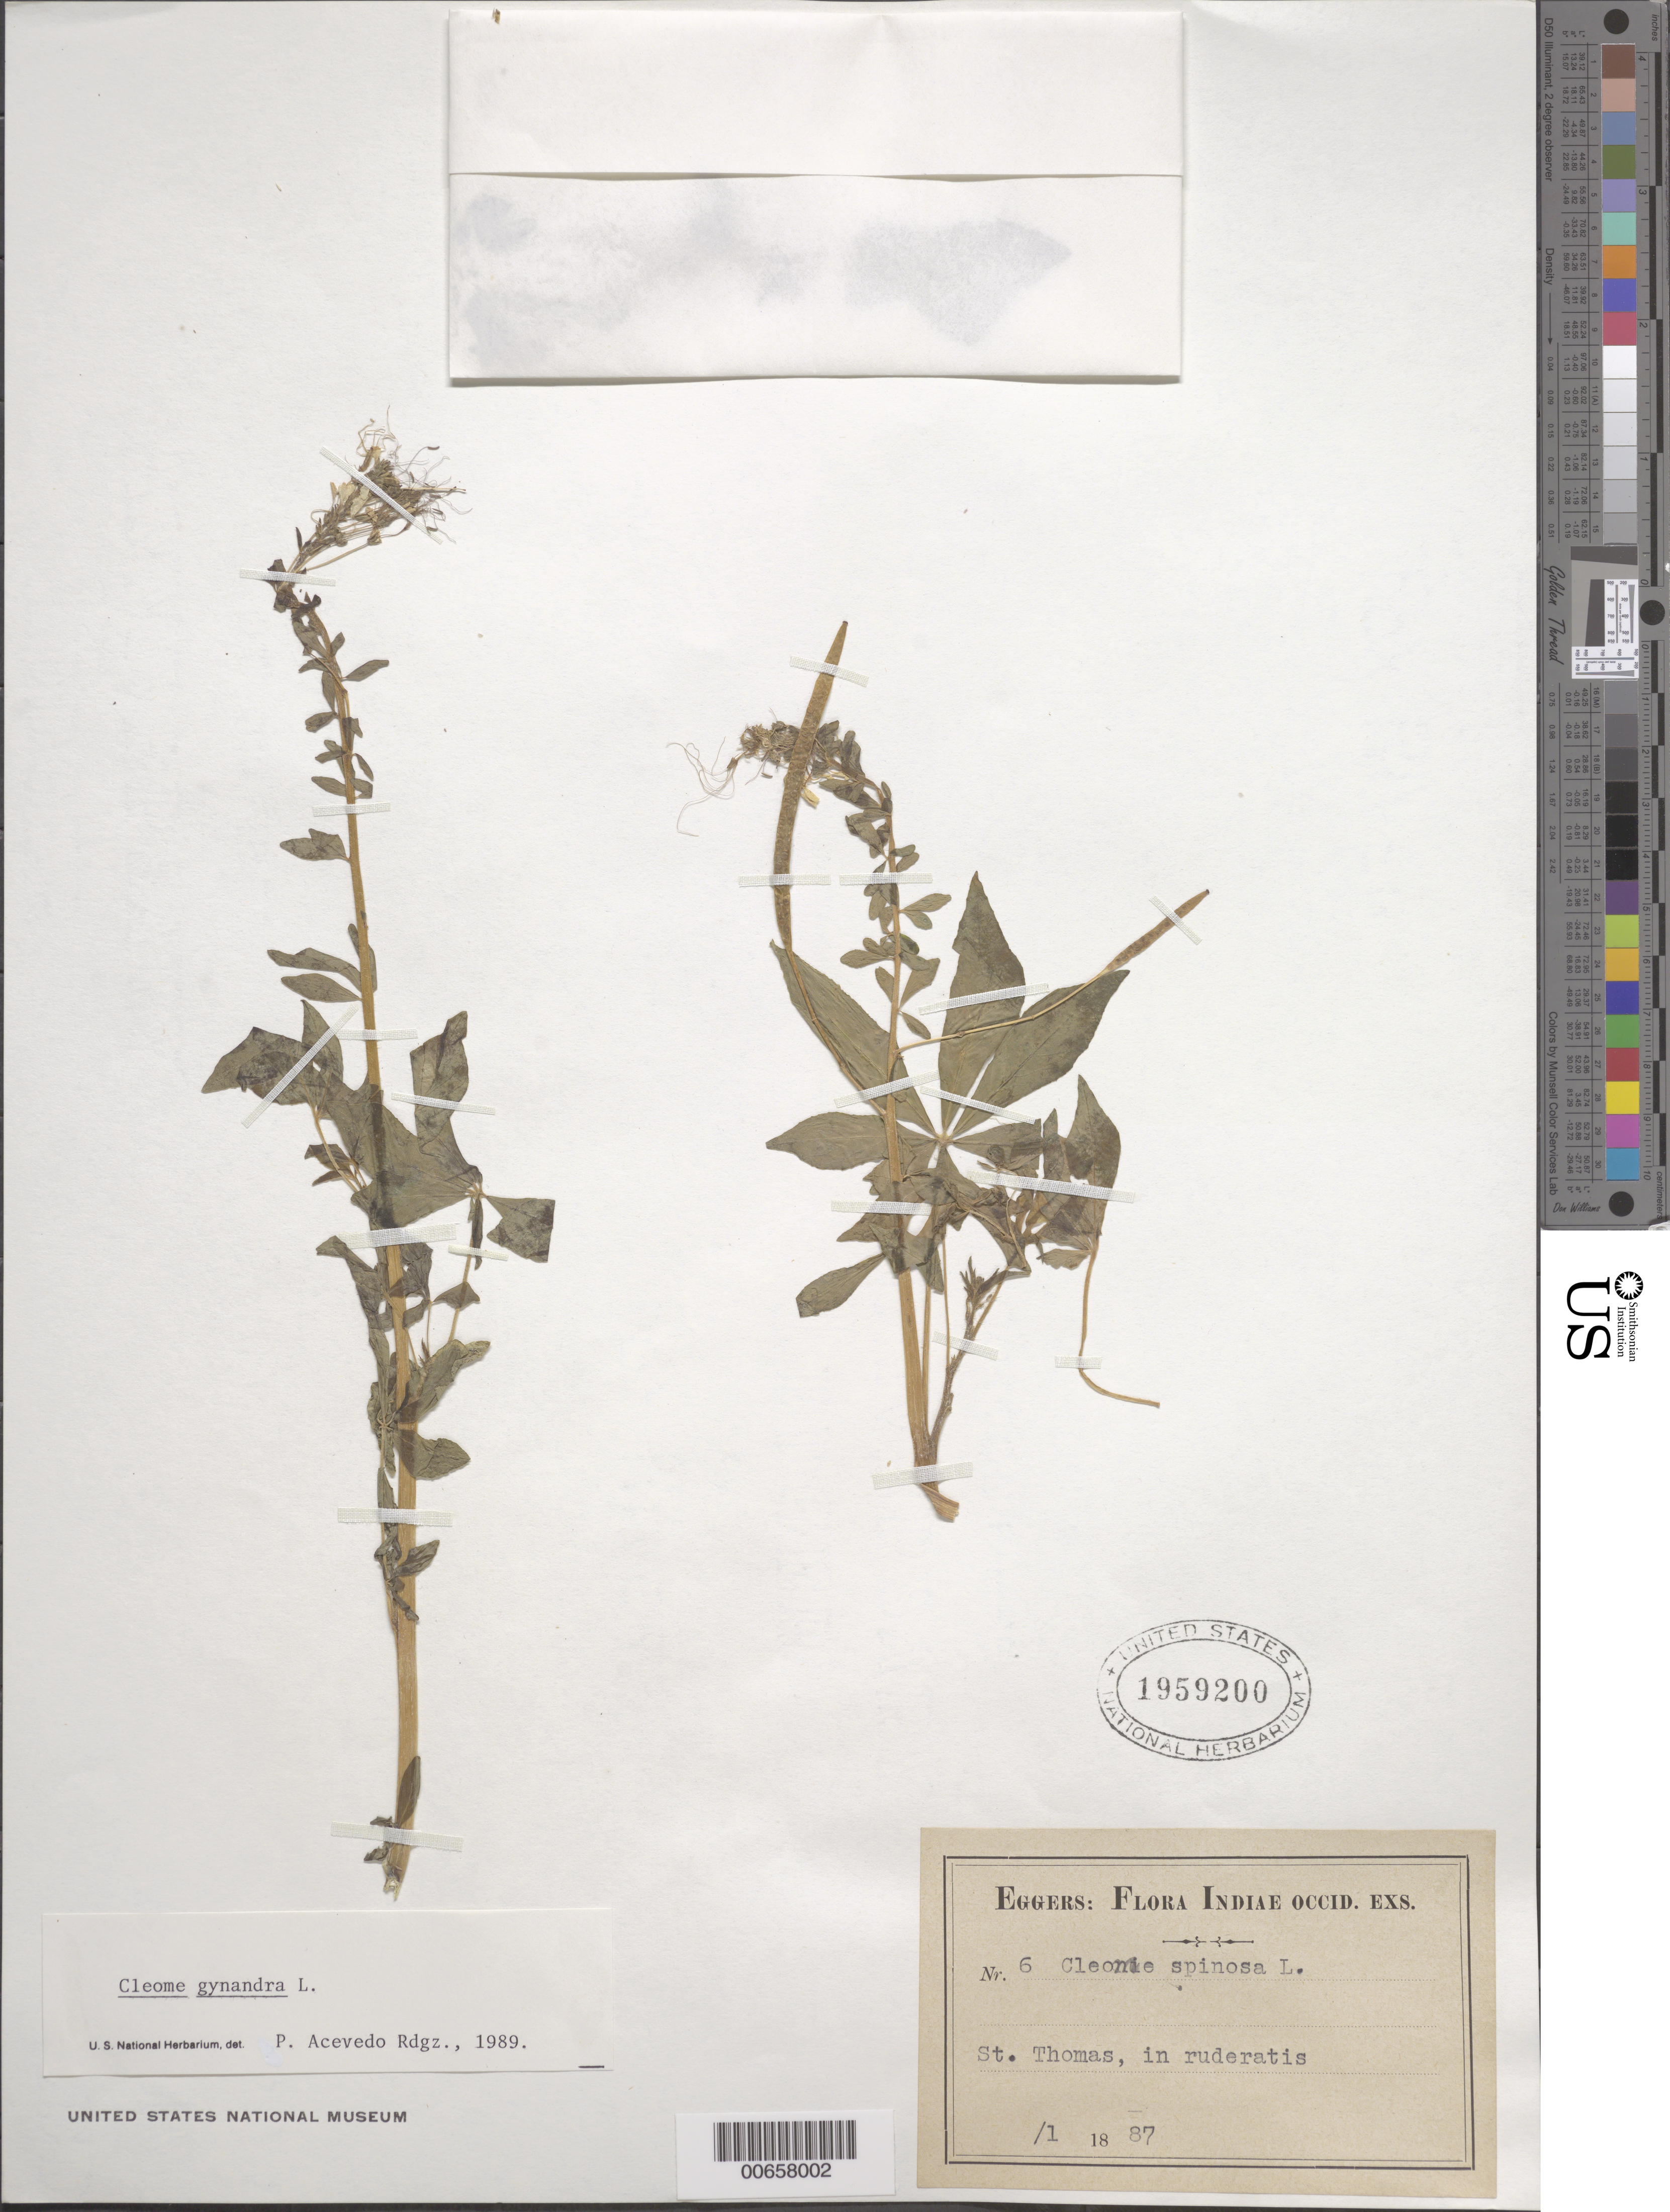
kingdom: Plantae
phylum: Tracheophyta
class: Magnoliopsida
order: Brassicales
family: Cleomaceae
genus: Gynandropsis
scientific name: Gynandropsis gynandra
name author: (L.) Briq.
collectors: H. F. A. von Eggers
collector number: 6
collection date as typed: Jan 1887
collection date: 1887-01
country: U.S. Virgin Islands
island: St. Thomas Island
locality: In ruderatis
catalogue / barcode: US 1959200